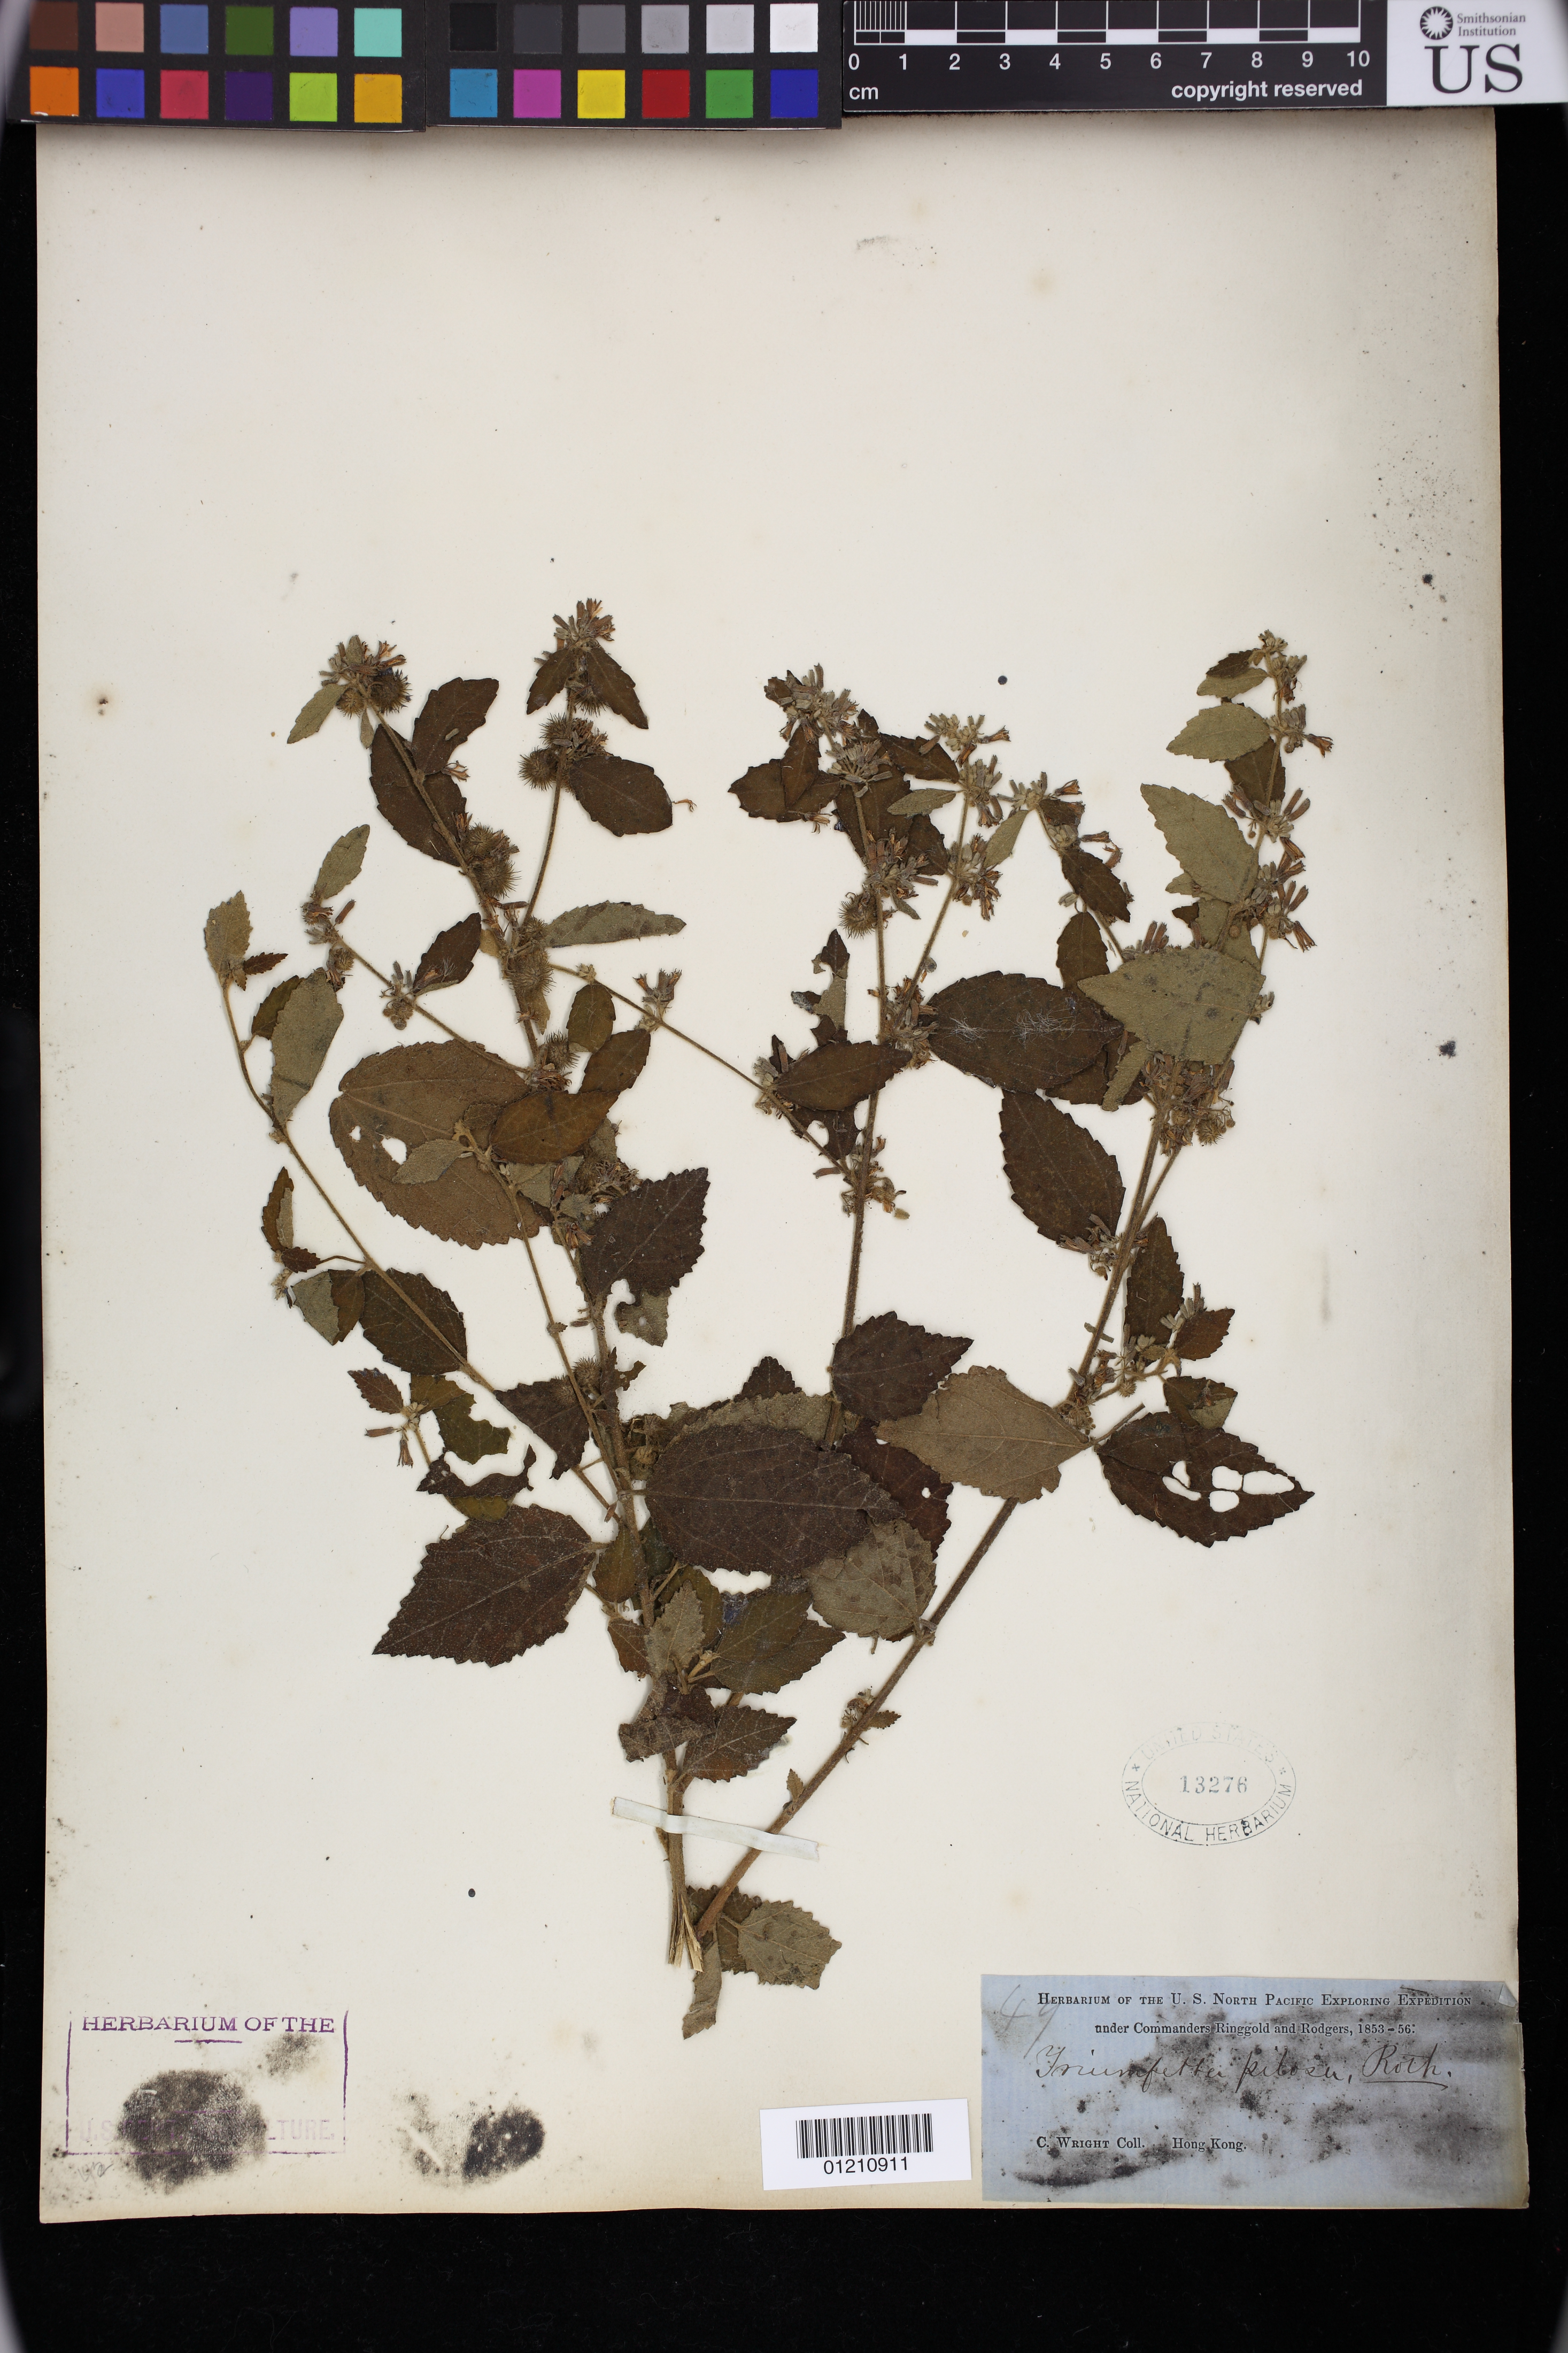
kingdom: Plantae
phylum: Tracheophyta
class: Magnoliopsida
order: Malvales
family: Malvaceae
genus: Triumfetta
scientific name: Triumfetta pilosa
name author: Roth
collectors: C. Wright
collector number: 49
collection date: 1853/1856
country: China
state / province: Hong Kong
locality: Hong Kong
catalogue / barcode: US 13276